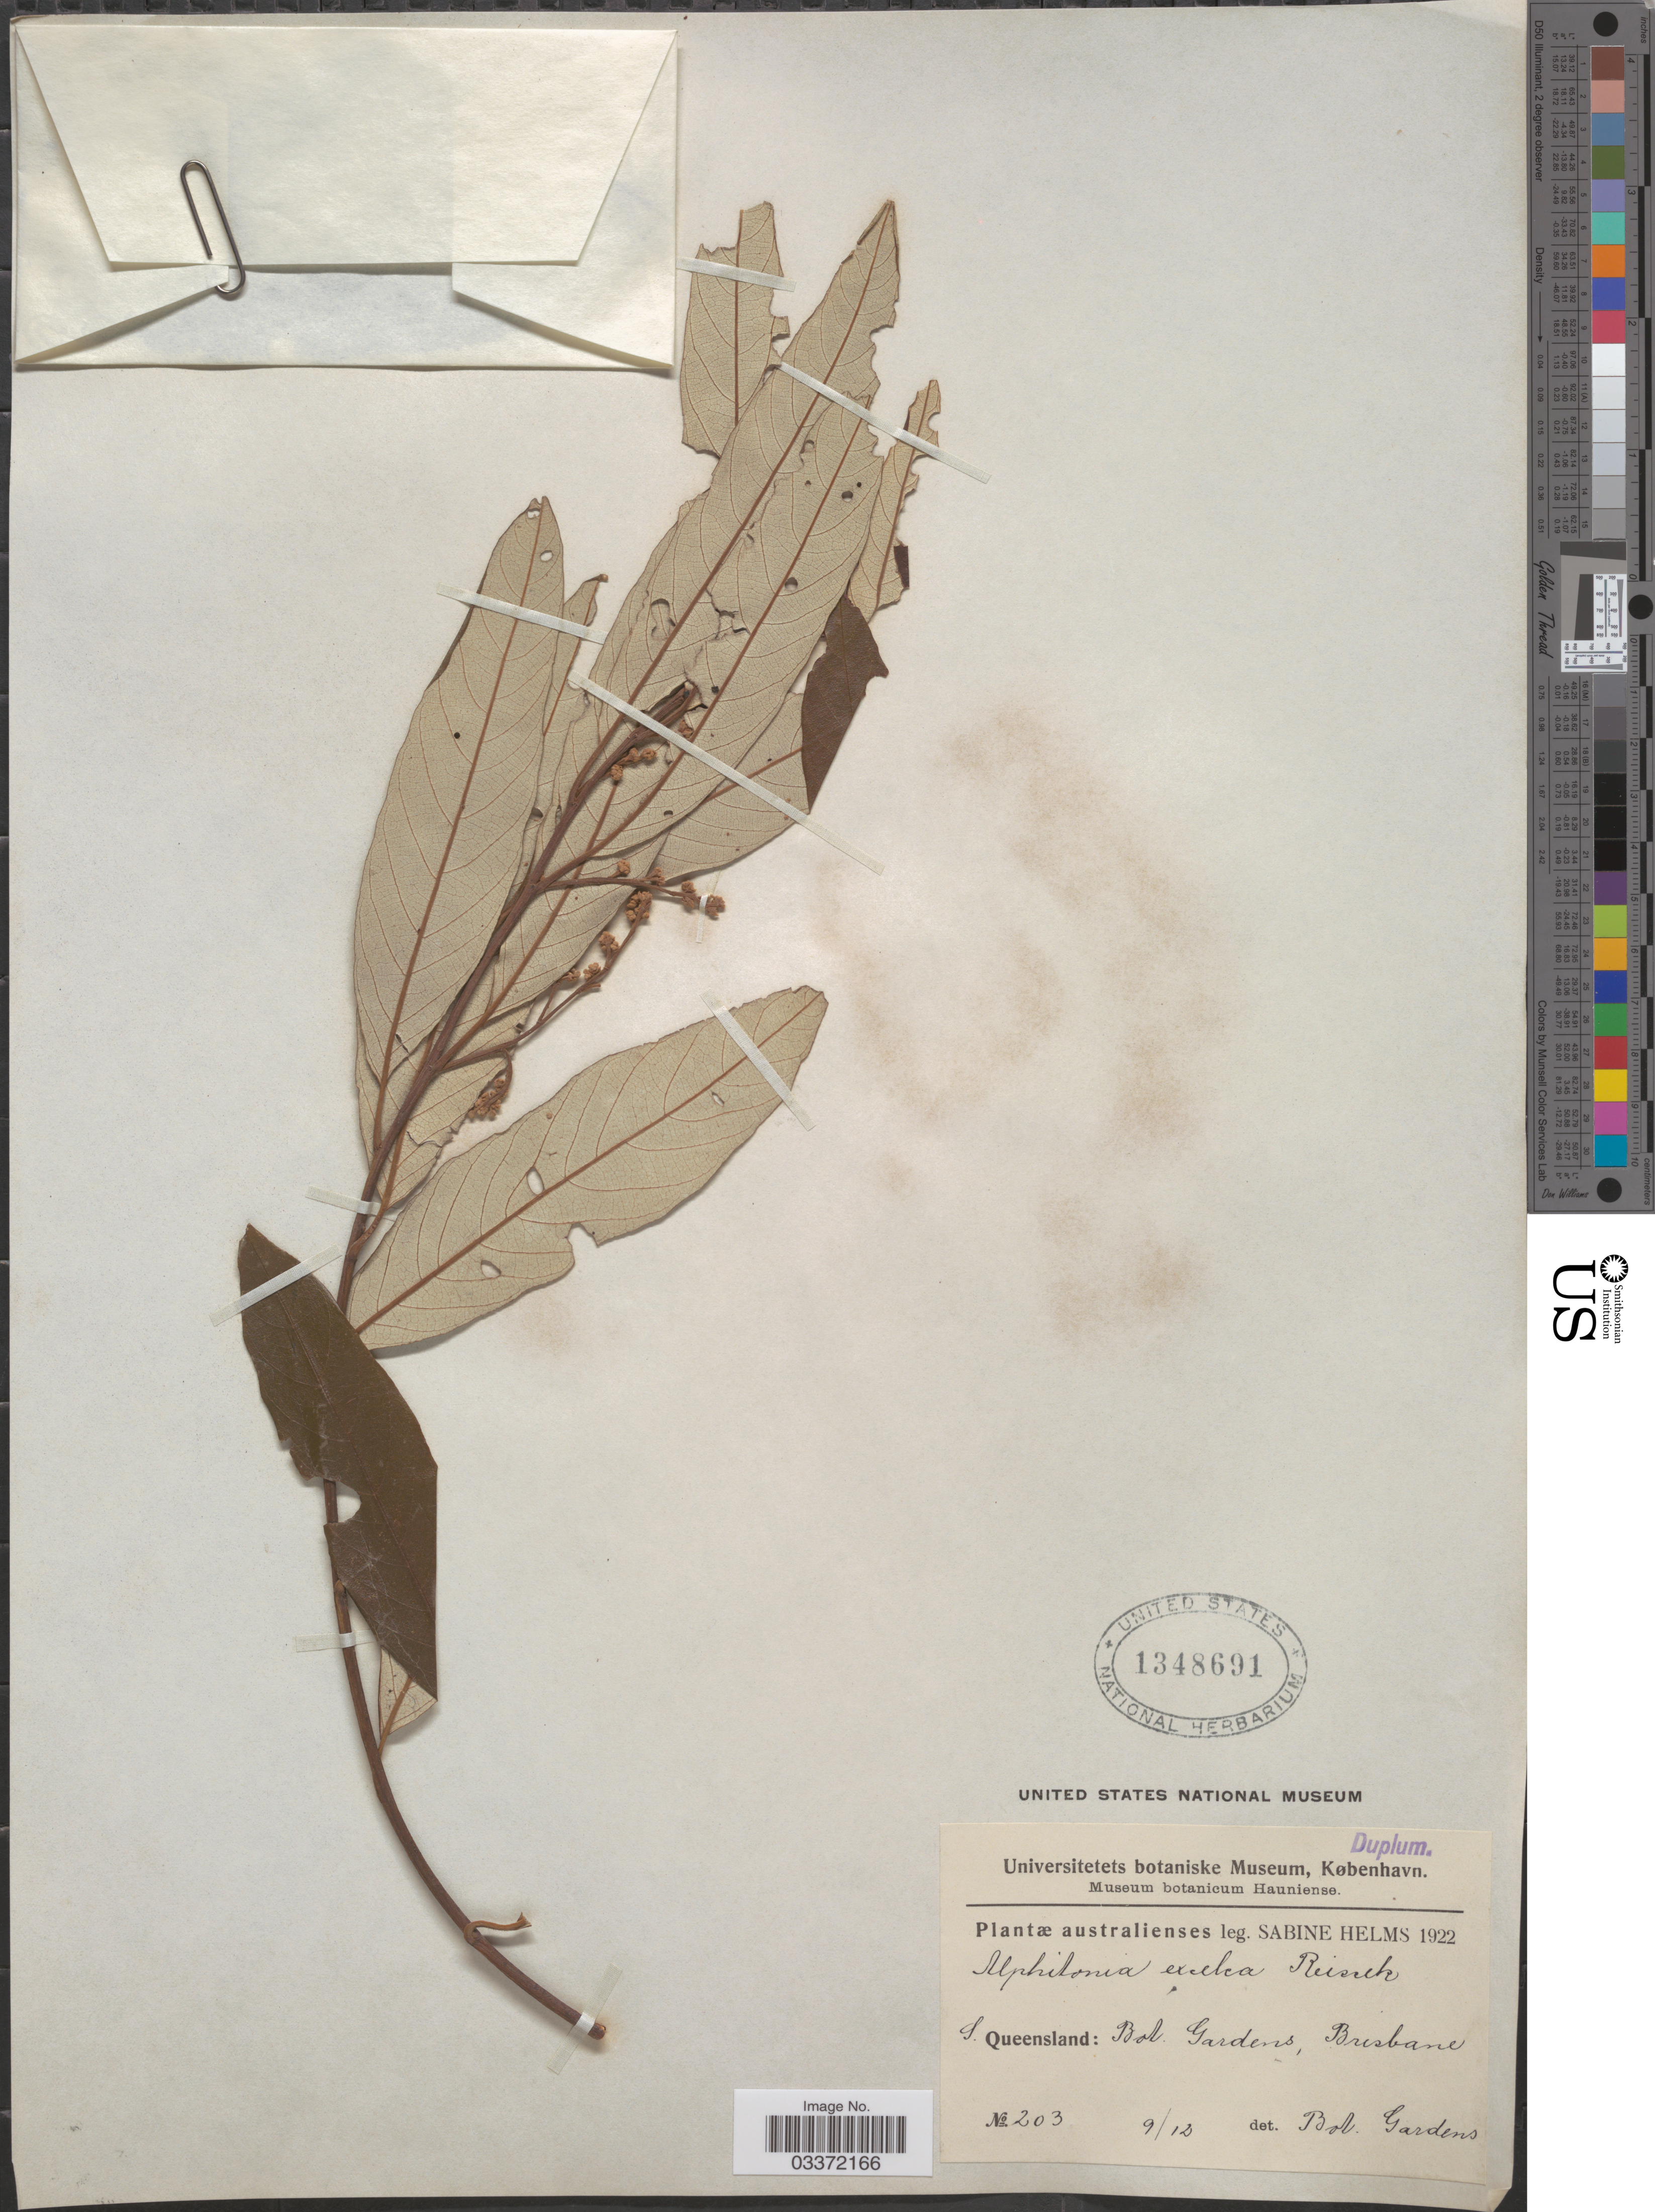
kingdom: Plantae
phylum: Tracheophyta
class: Magnoliopsida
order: Rosales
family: Rhamnaceae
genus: Alphitonia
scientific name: Alphitonia excelsa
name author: Reissek ex Endl.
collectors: S. Helms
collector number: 203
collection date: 1922-12-09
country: Australia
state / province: Queensland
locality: Bot. Gardens, Brisbane.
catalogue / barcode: US 1348691